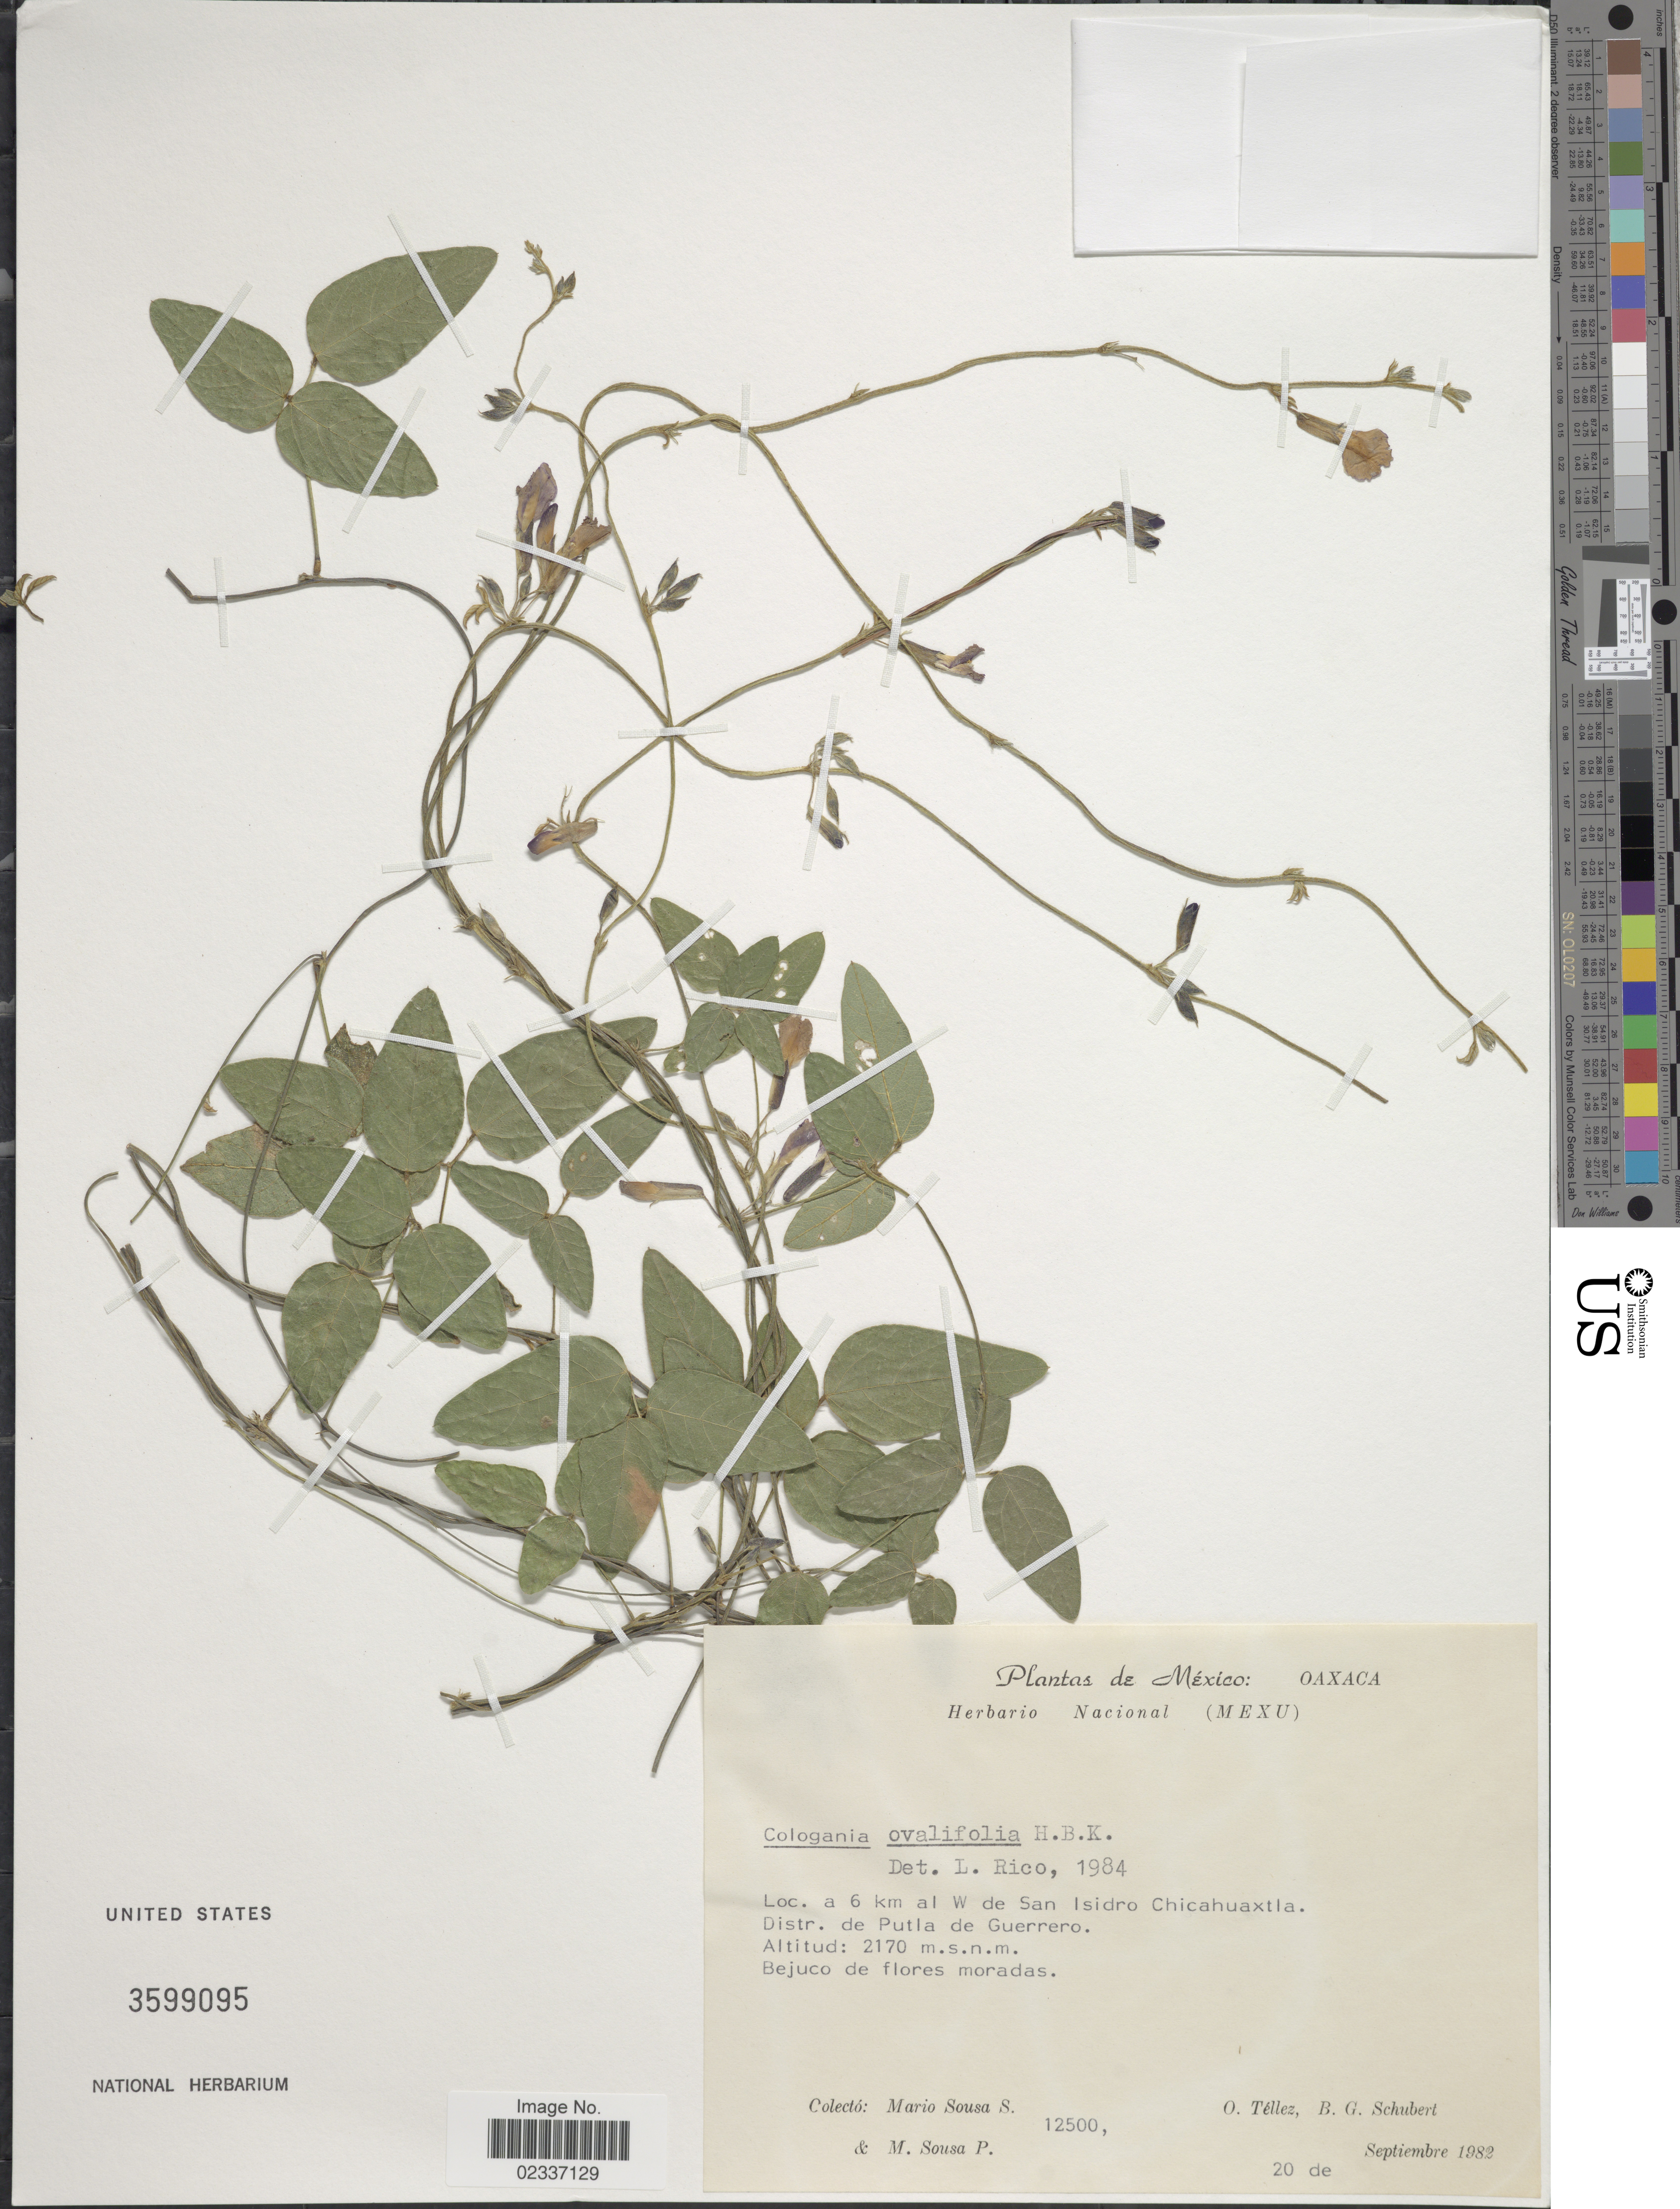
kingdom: Plantae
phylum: Tracheophyta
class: Magnoliopsida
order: Fabales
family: Fabaceae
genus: Cologania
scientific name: Cologania broussonetii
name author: (Balb.) DC.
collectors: M. Sousa S., O. Tellez, B. Schubert & M. Sousa Peña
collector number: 12500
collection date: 1982-09-20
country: Mexico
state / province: Oaxaca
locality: A 6 km al W de San Isidro Chicahuaxtla. Distr. de Putla de Guerrero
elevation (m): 2170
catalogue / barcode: US 3599095